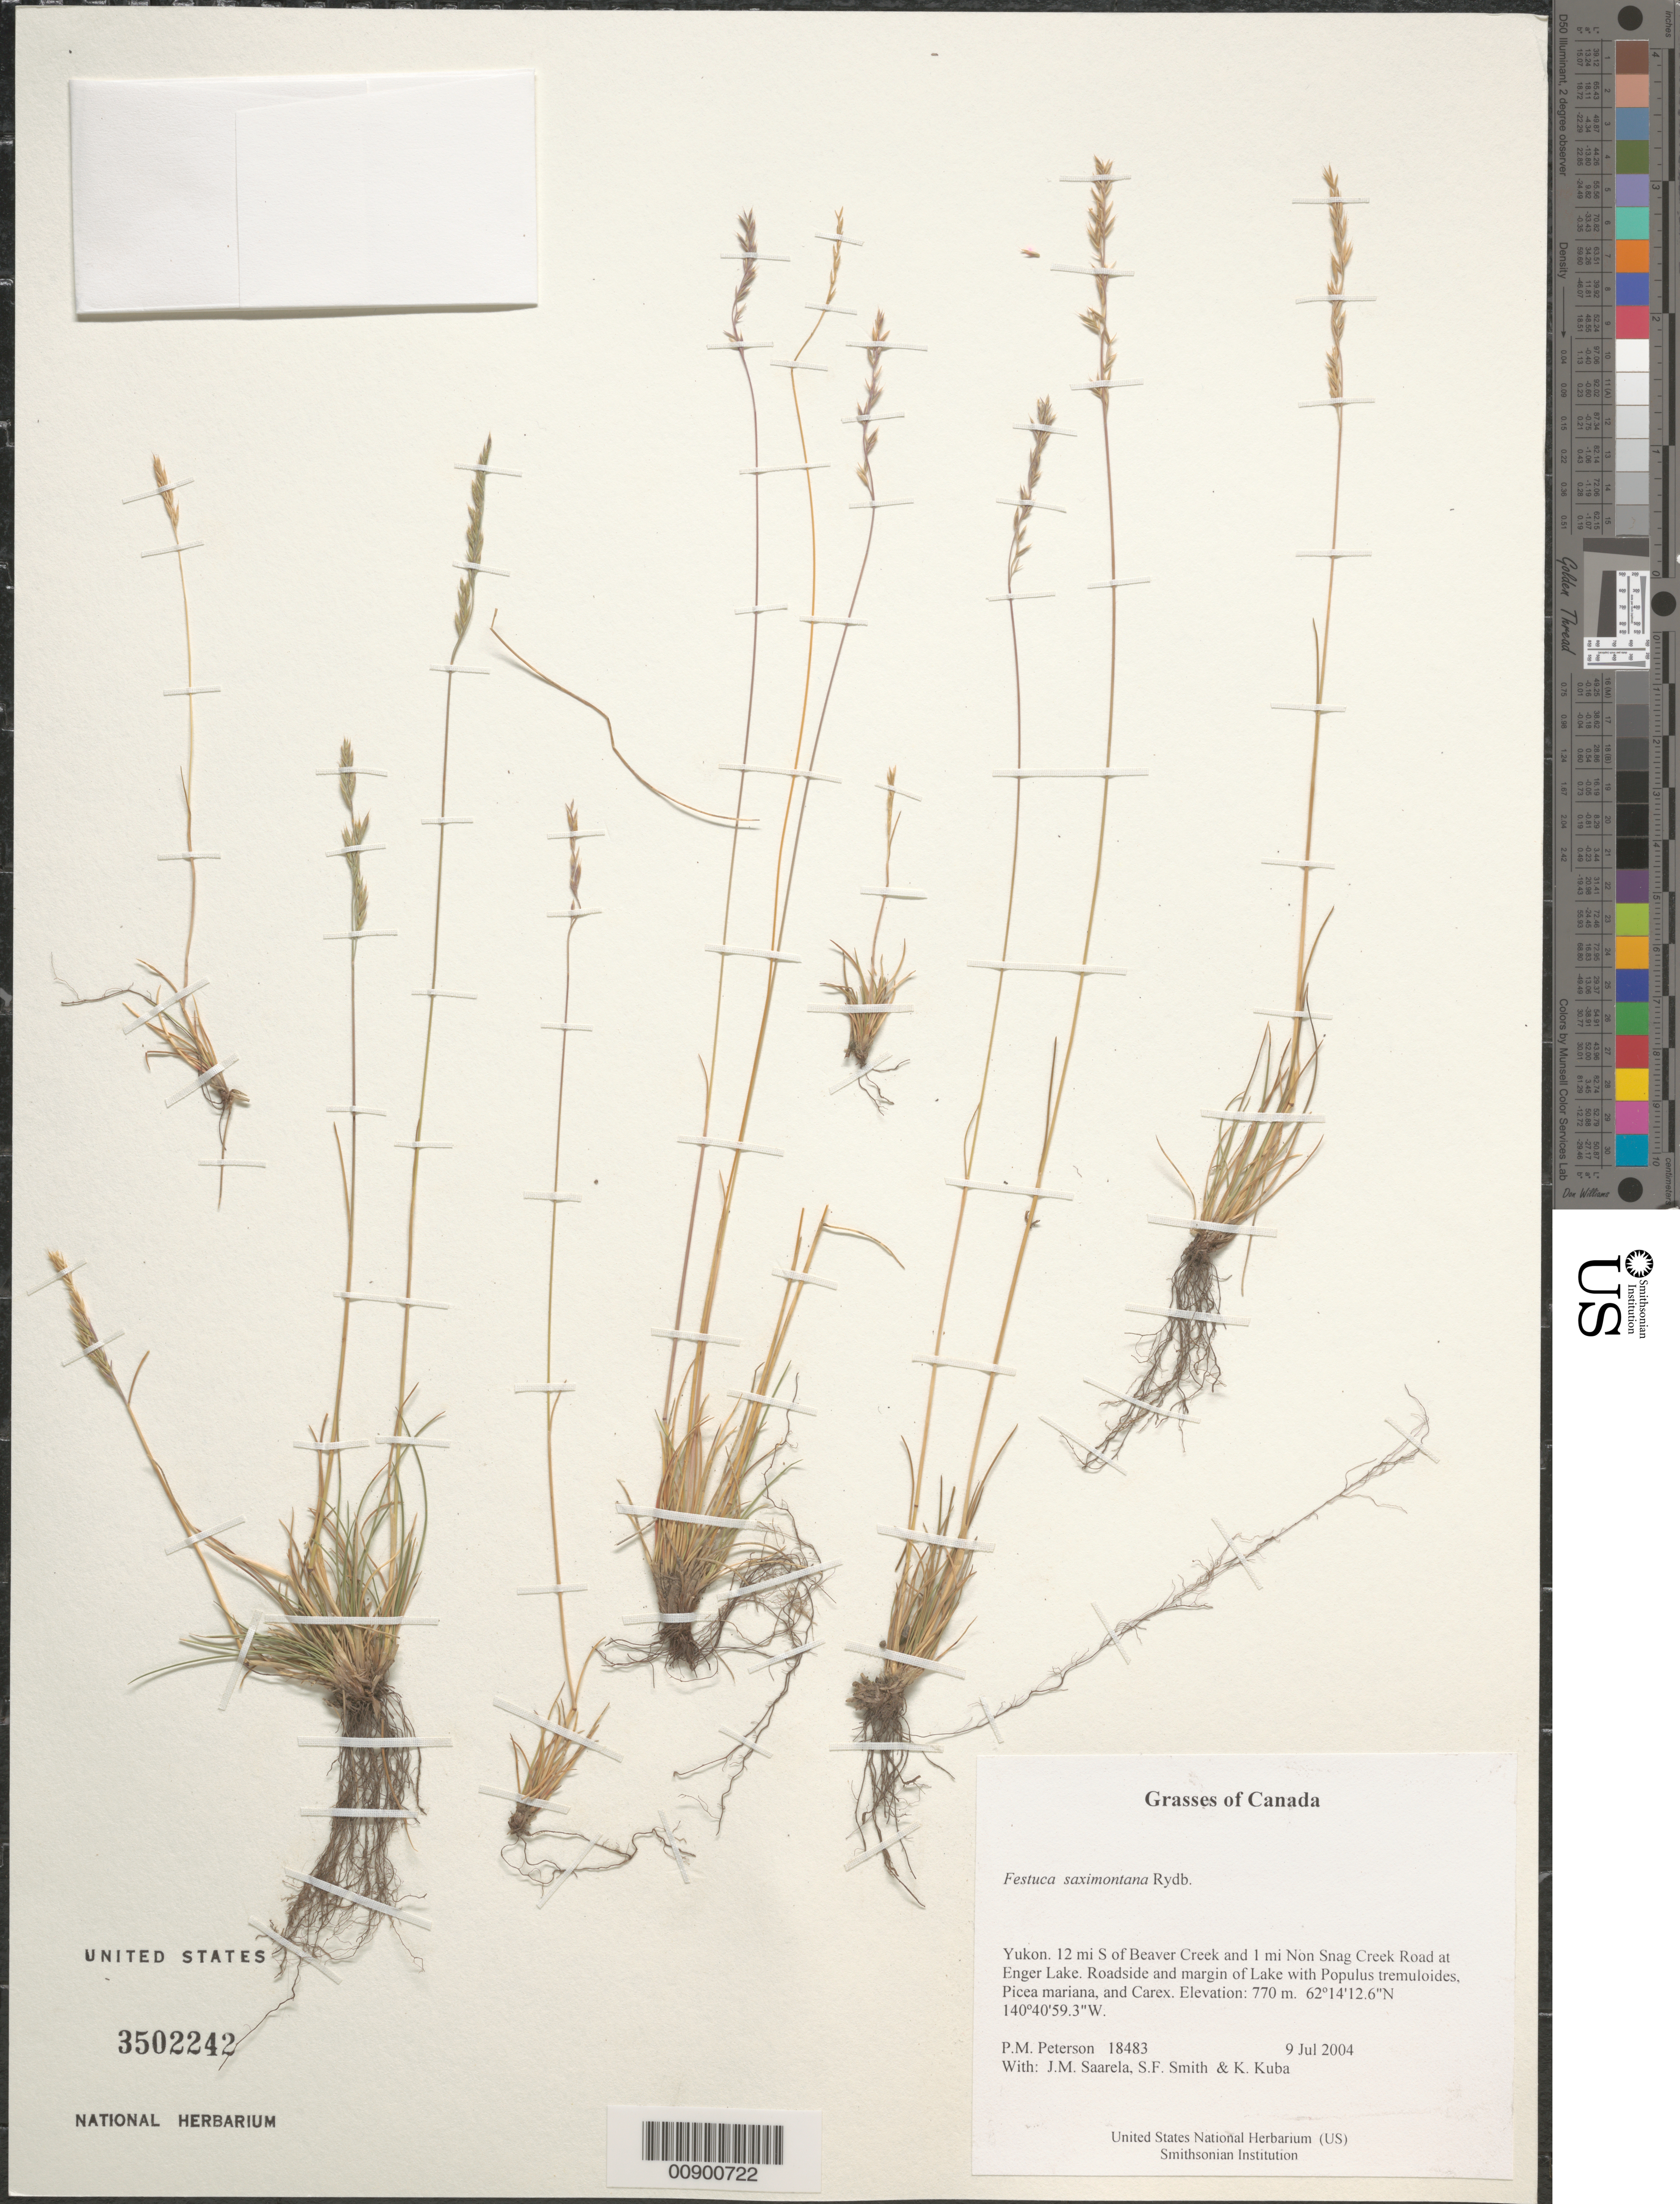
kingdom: Plantae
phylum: Tracheophyta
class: Liliopsida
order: Poales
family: Poaceae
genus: Festuca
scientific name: Festuca saximontana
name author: Rydb.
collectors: P. M. Peterson, J. Saarela, S.F. Smith & K. Kuba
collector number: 18483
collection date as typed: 09 Jul 2004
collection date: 2004-07-09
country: Canada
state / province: Yukon Territory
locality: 12 mi S of Beaver Creek and 1 mi Non Snag Creek Road at Enger Lake. Roadside and margin of Lake with Populus tremuloides, Picea mariana, and Carex.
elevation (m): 770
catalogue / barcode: US 3502242